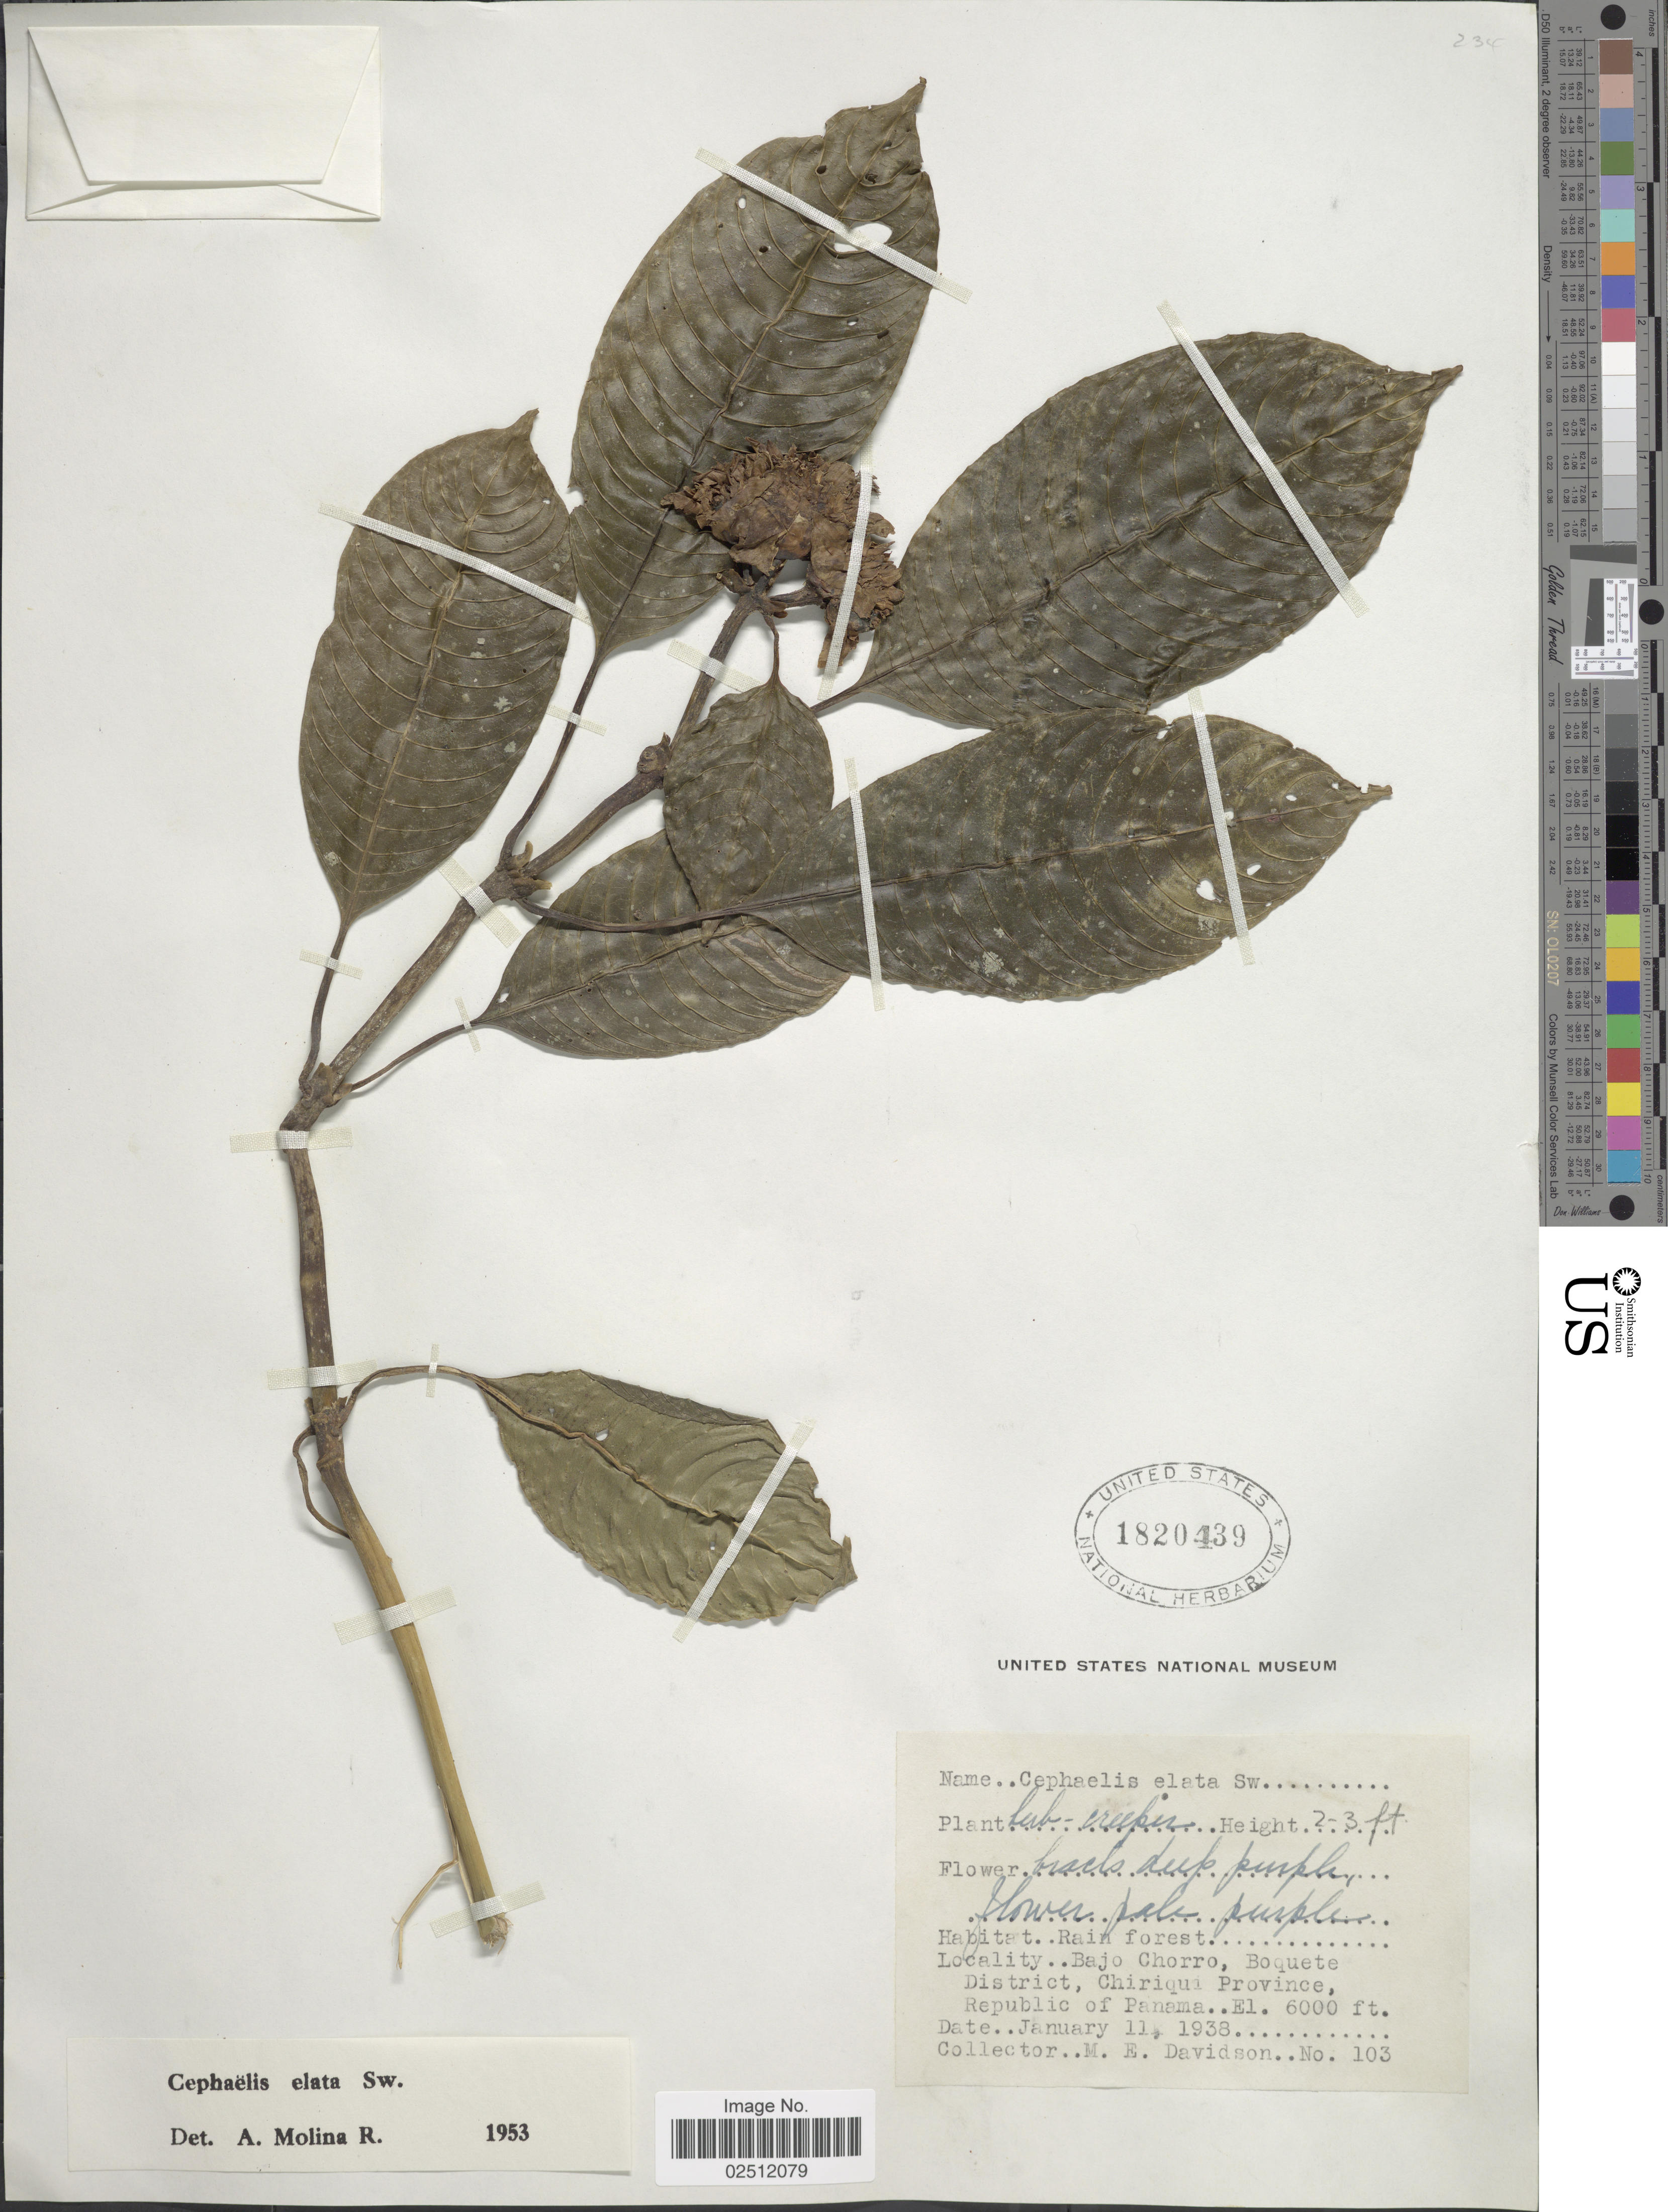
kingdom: Plantae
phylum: Tracheophyta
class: Magnoliopsida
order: Gentianales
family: Rubiaceae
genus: Psychotria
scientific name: Psychotria elata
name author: (Sw.) Hammel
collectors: M. E. Davidson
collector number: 103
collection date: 1938-01-11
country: Panama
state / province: Chiriqui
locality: Rain forest, Bajo Chorro, Boquete District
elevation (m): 1829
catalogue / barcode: US 1820439